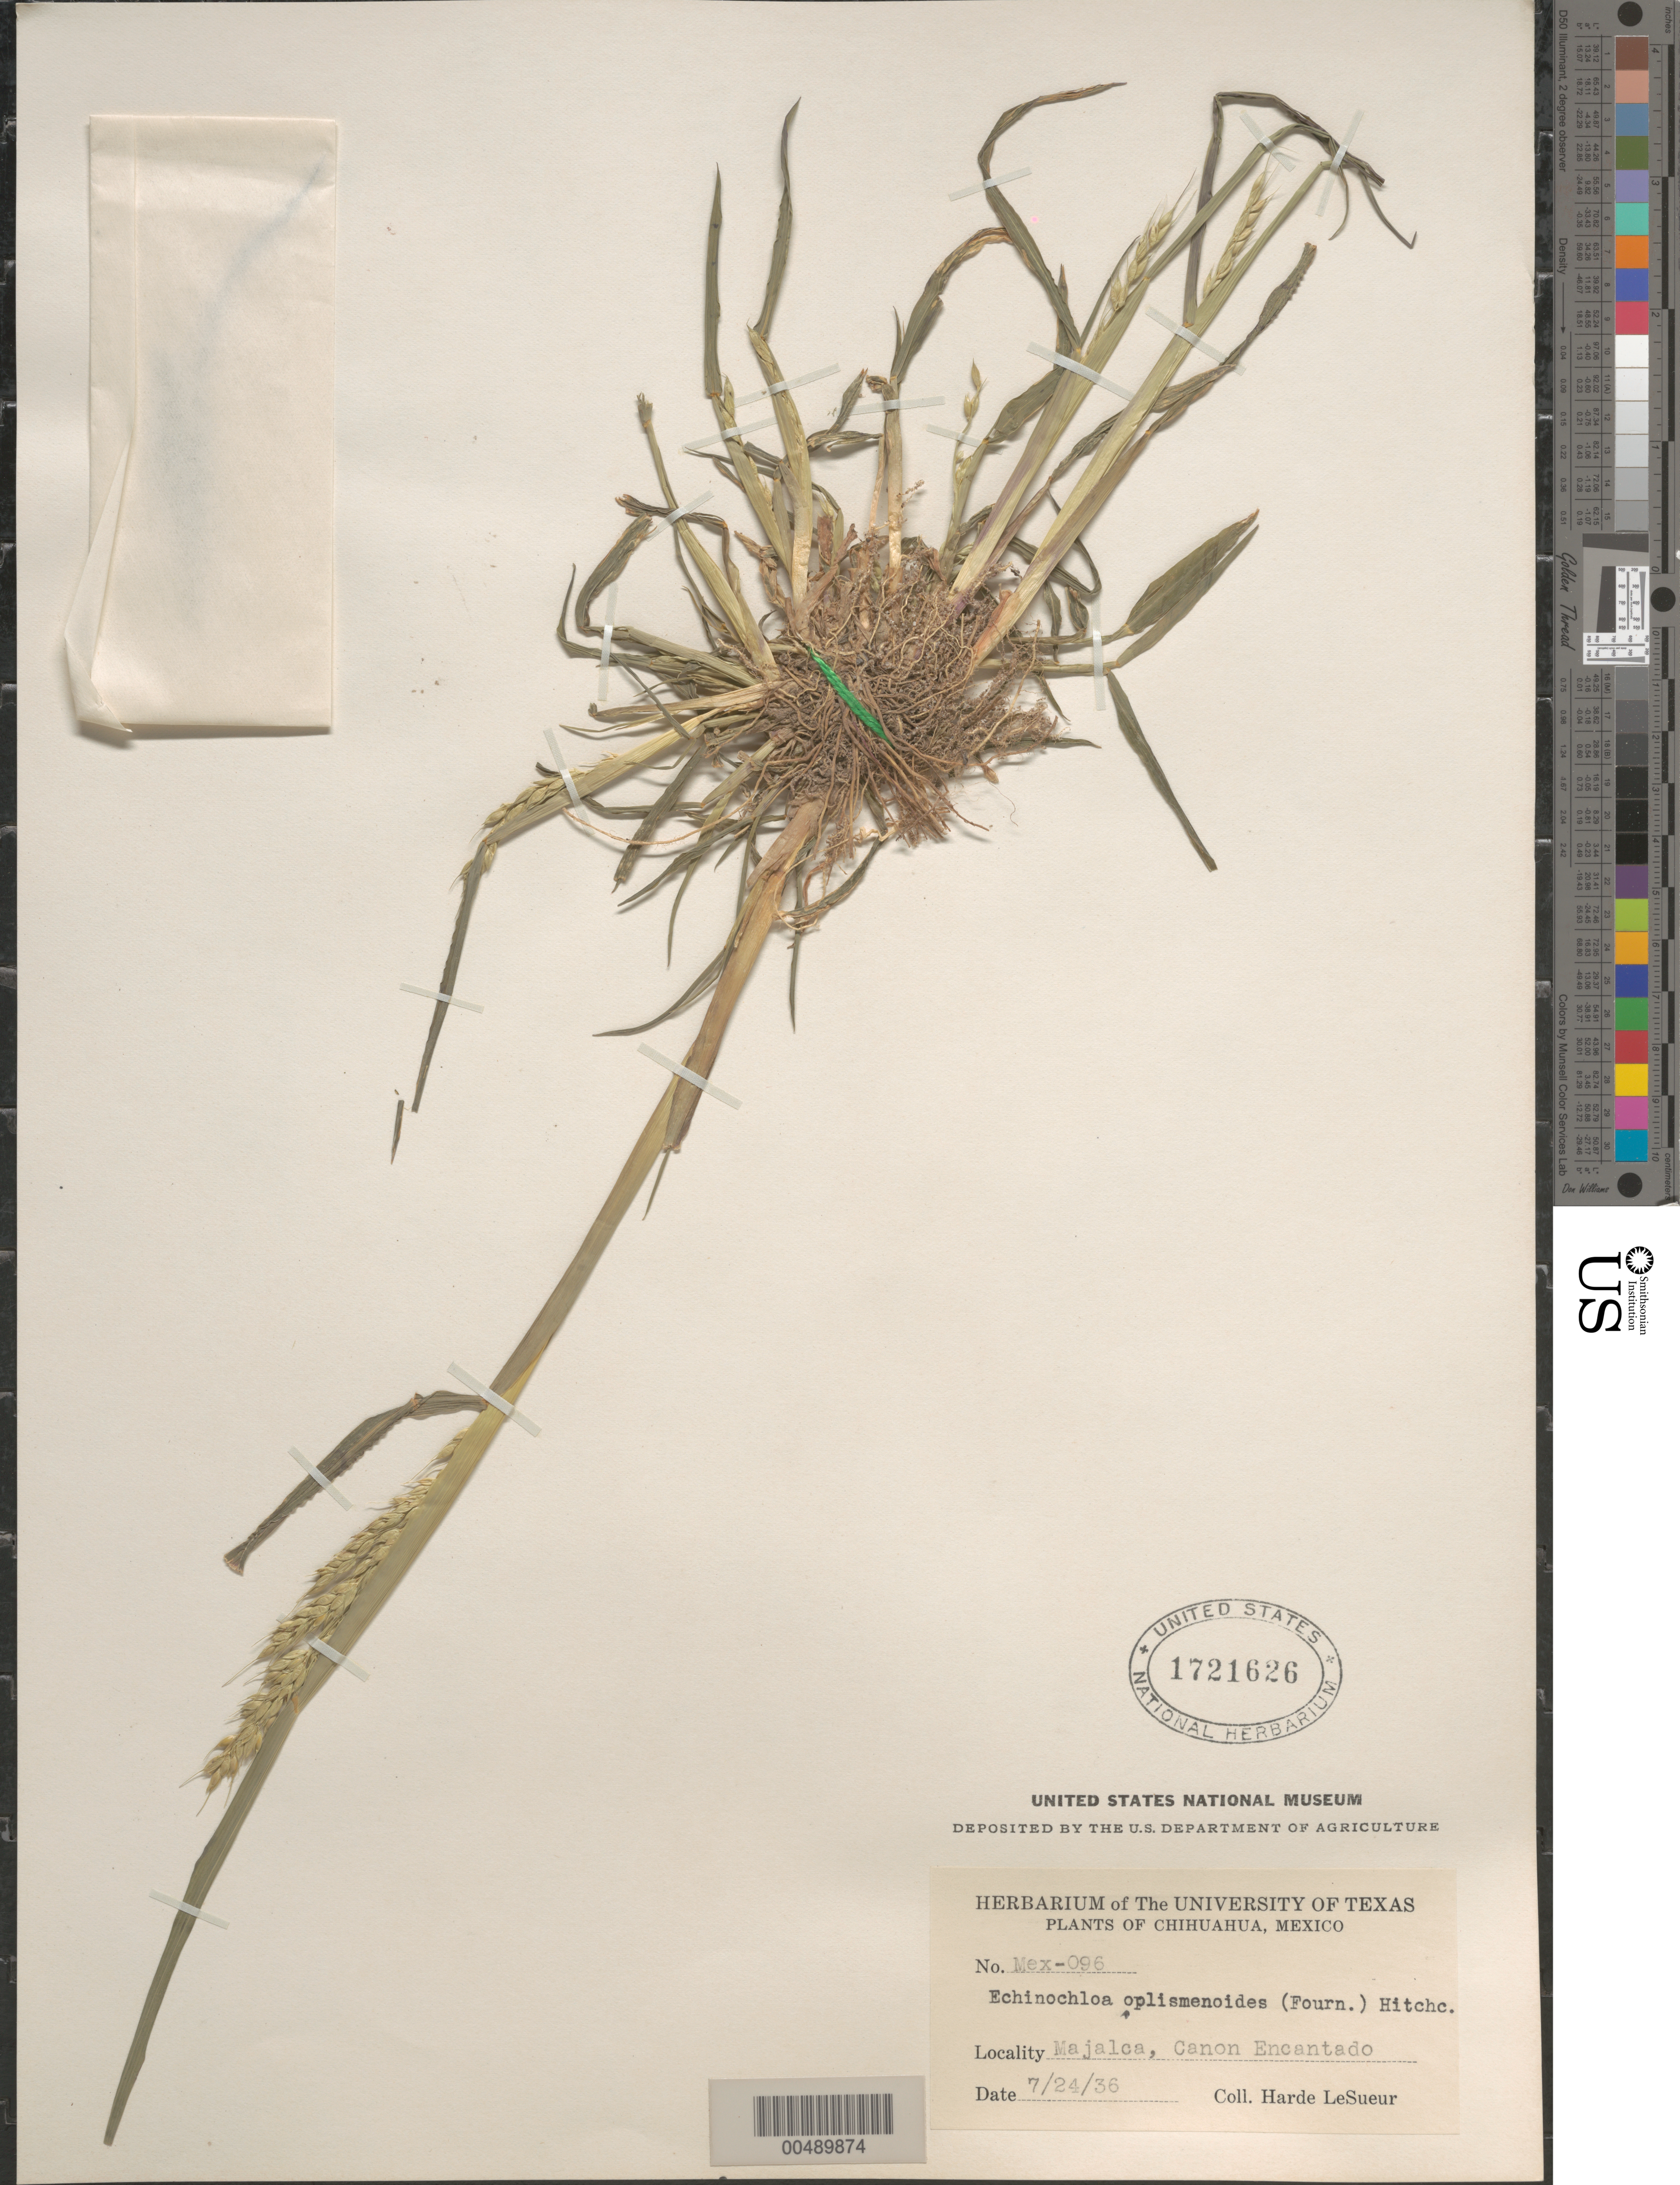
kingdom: Plantae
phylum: Tracheophyta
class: Liliopsida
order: Poales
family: Poaceae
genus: Echinochloa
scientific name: Echinochloa oplismenoides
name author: (E. Fourn.) Hitchc.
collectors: D. H. LeSueur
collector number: Mex-096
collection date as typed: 24 Jul 1936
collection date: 1936-07-24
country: Mexico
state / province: Chihuahua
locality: Majalca, Canon Encantado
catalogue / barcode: US 1721626